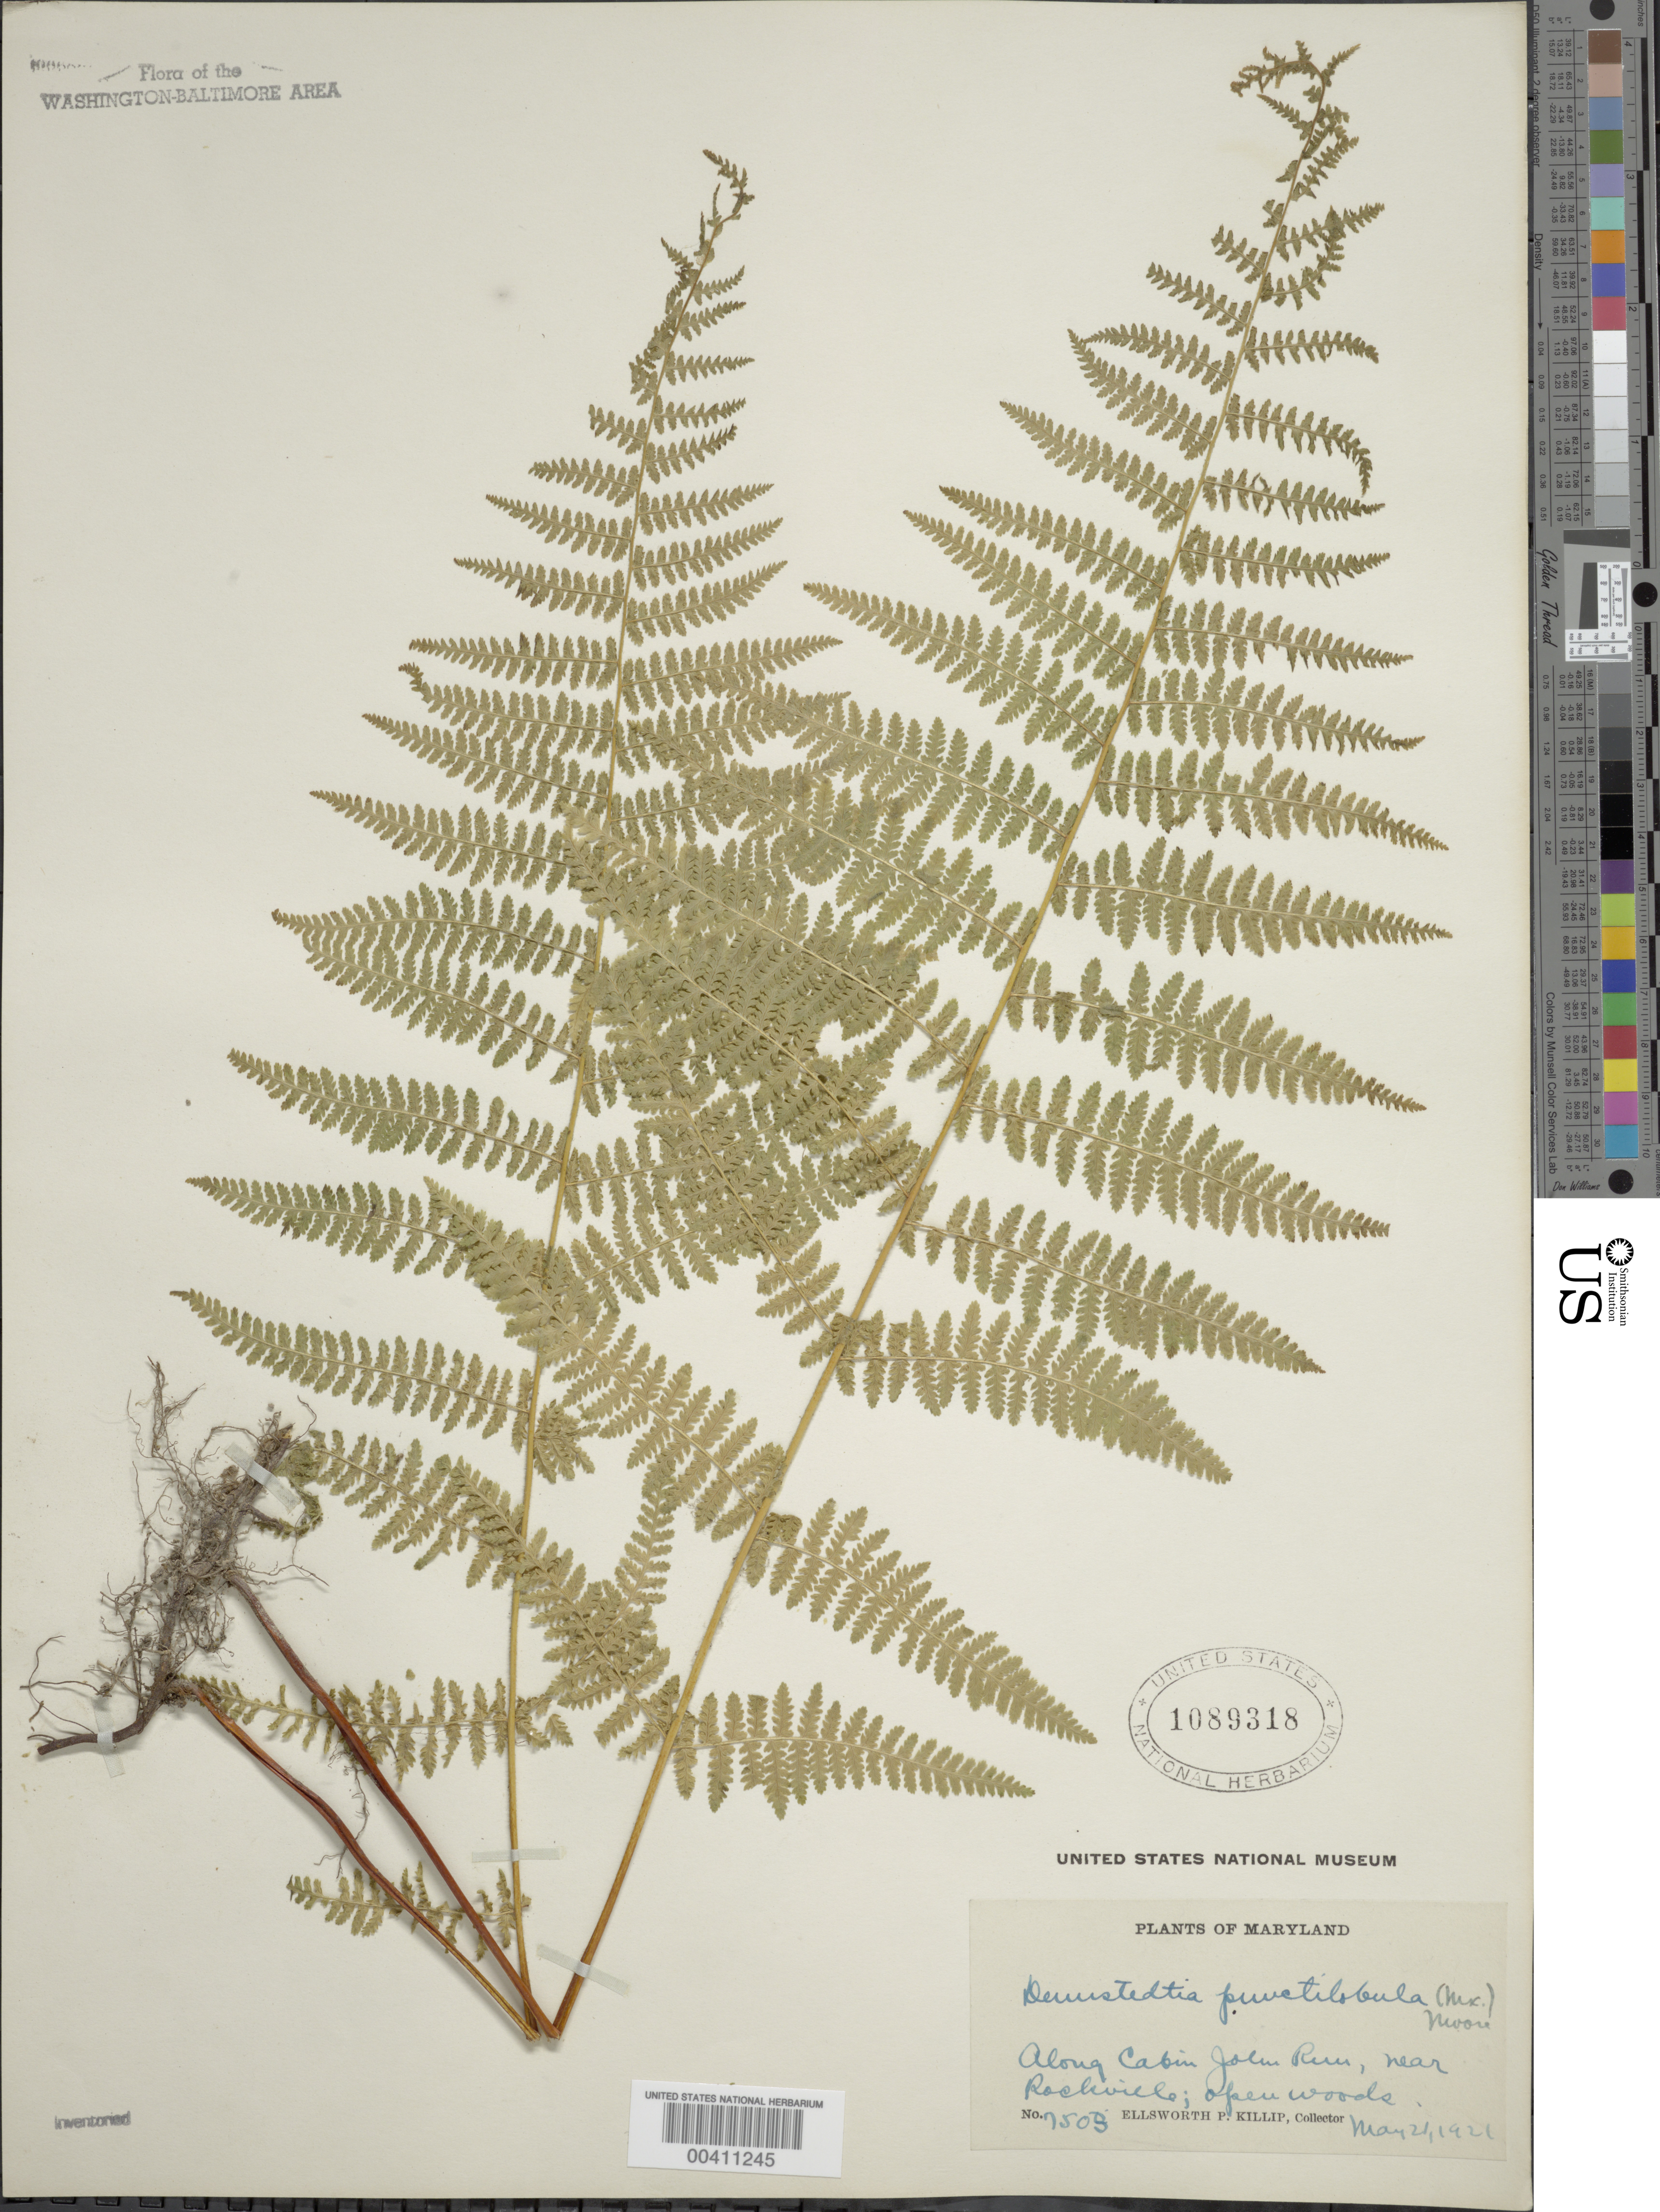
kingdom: Plantae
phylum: Tracheophyta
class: Polypodiopsida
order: Polypodiales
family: Dennstaedtiaceae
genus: Dennstaedtia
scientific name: Dennstaedtia punctilobula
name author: (Michx.) T. Moore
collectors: E. P. Killip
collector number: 7503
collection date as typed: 21 May 1921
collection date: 1921-05-21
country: United States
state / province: Maryland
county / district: Montgomery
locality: Cabin John Run, near Rockville C. & O. Canal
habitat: Open woods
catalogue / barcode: US 1089318